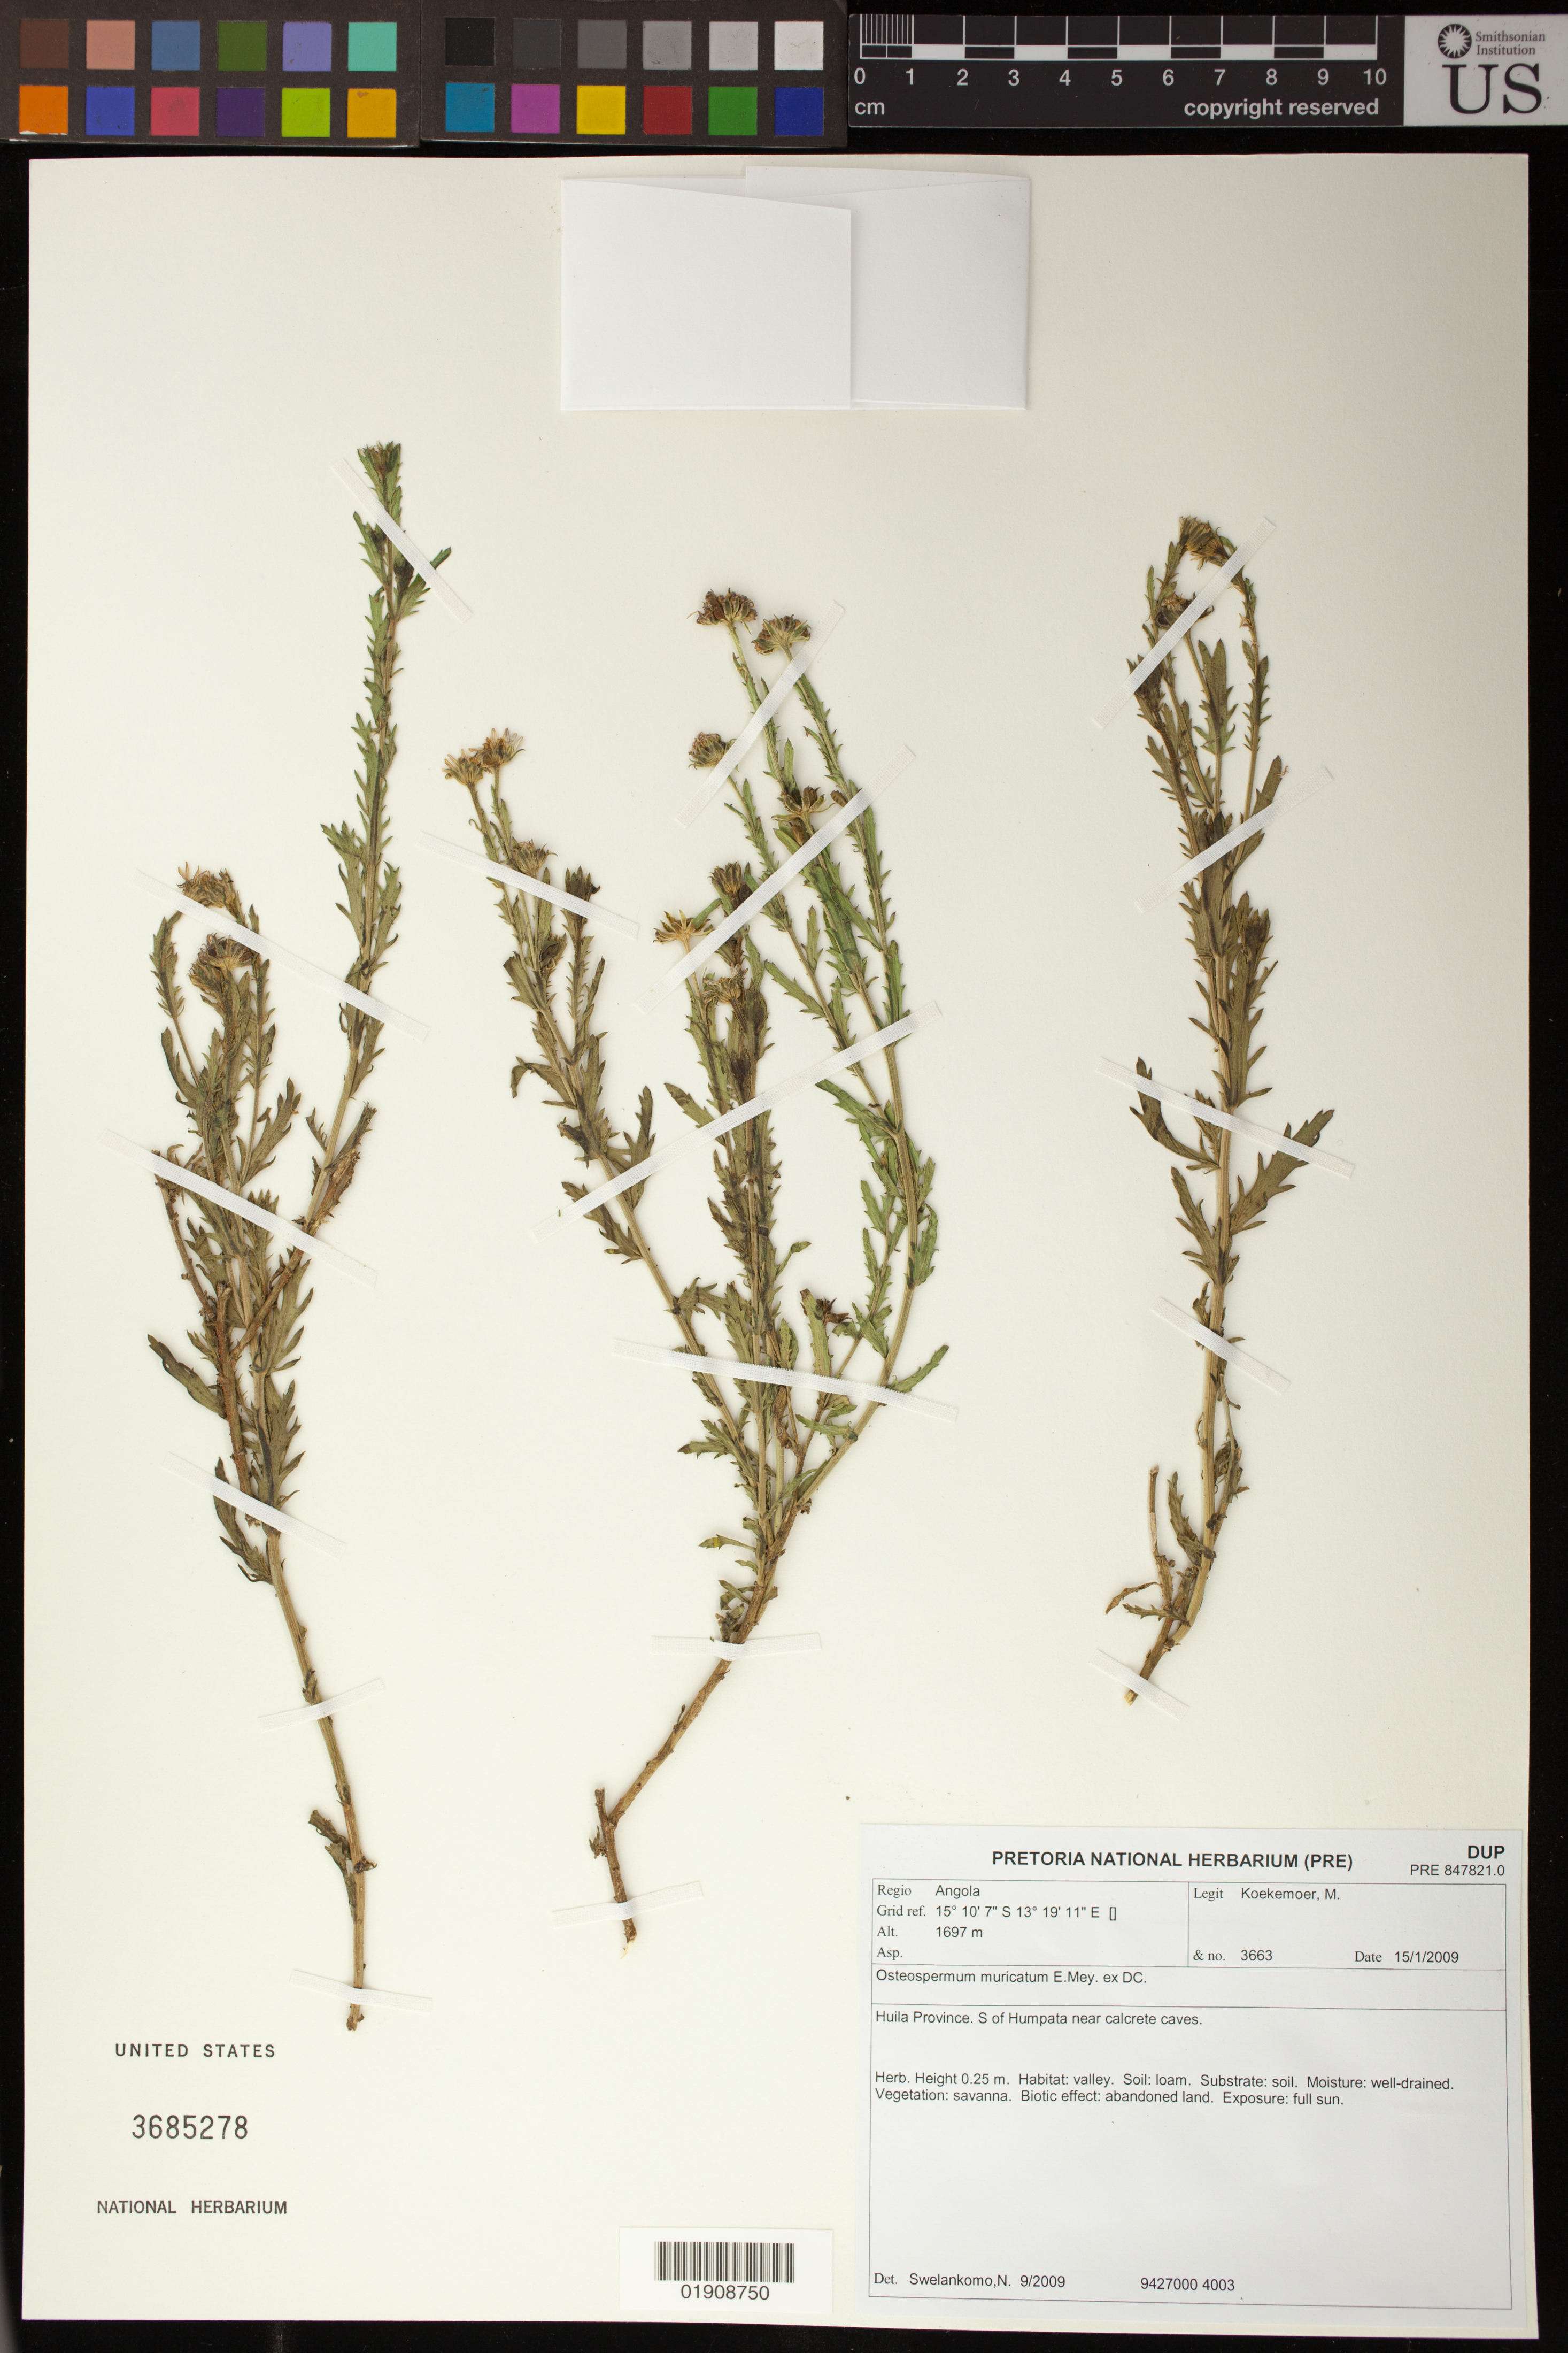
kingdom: Plantae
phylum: Tracheophyta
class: Magnoliopsida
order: Asterales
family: Asteraceae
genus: Osteospermum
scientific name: Osteospermum muricatum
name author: E. Mey.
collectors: M. Koekemoer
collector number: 3663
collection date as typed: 15 January 2009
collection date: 2009-01-15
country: Angola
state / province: Huíla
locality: S of Humpata near calcrete caves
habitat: savanna; loam soil; abandoned land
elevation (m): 1697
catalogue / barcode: US 3685278